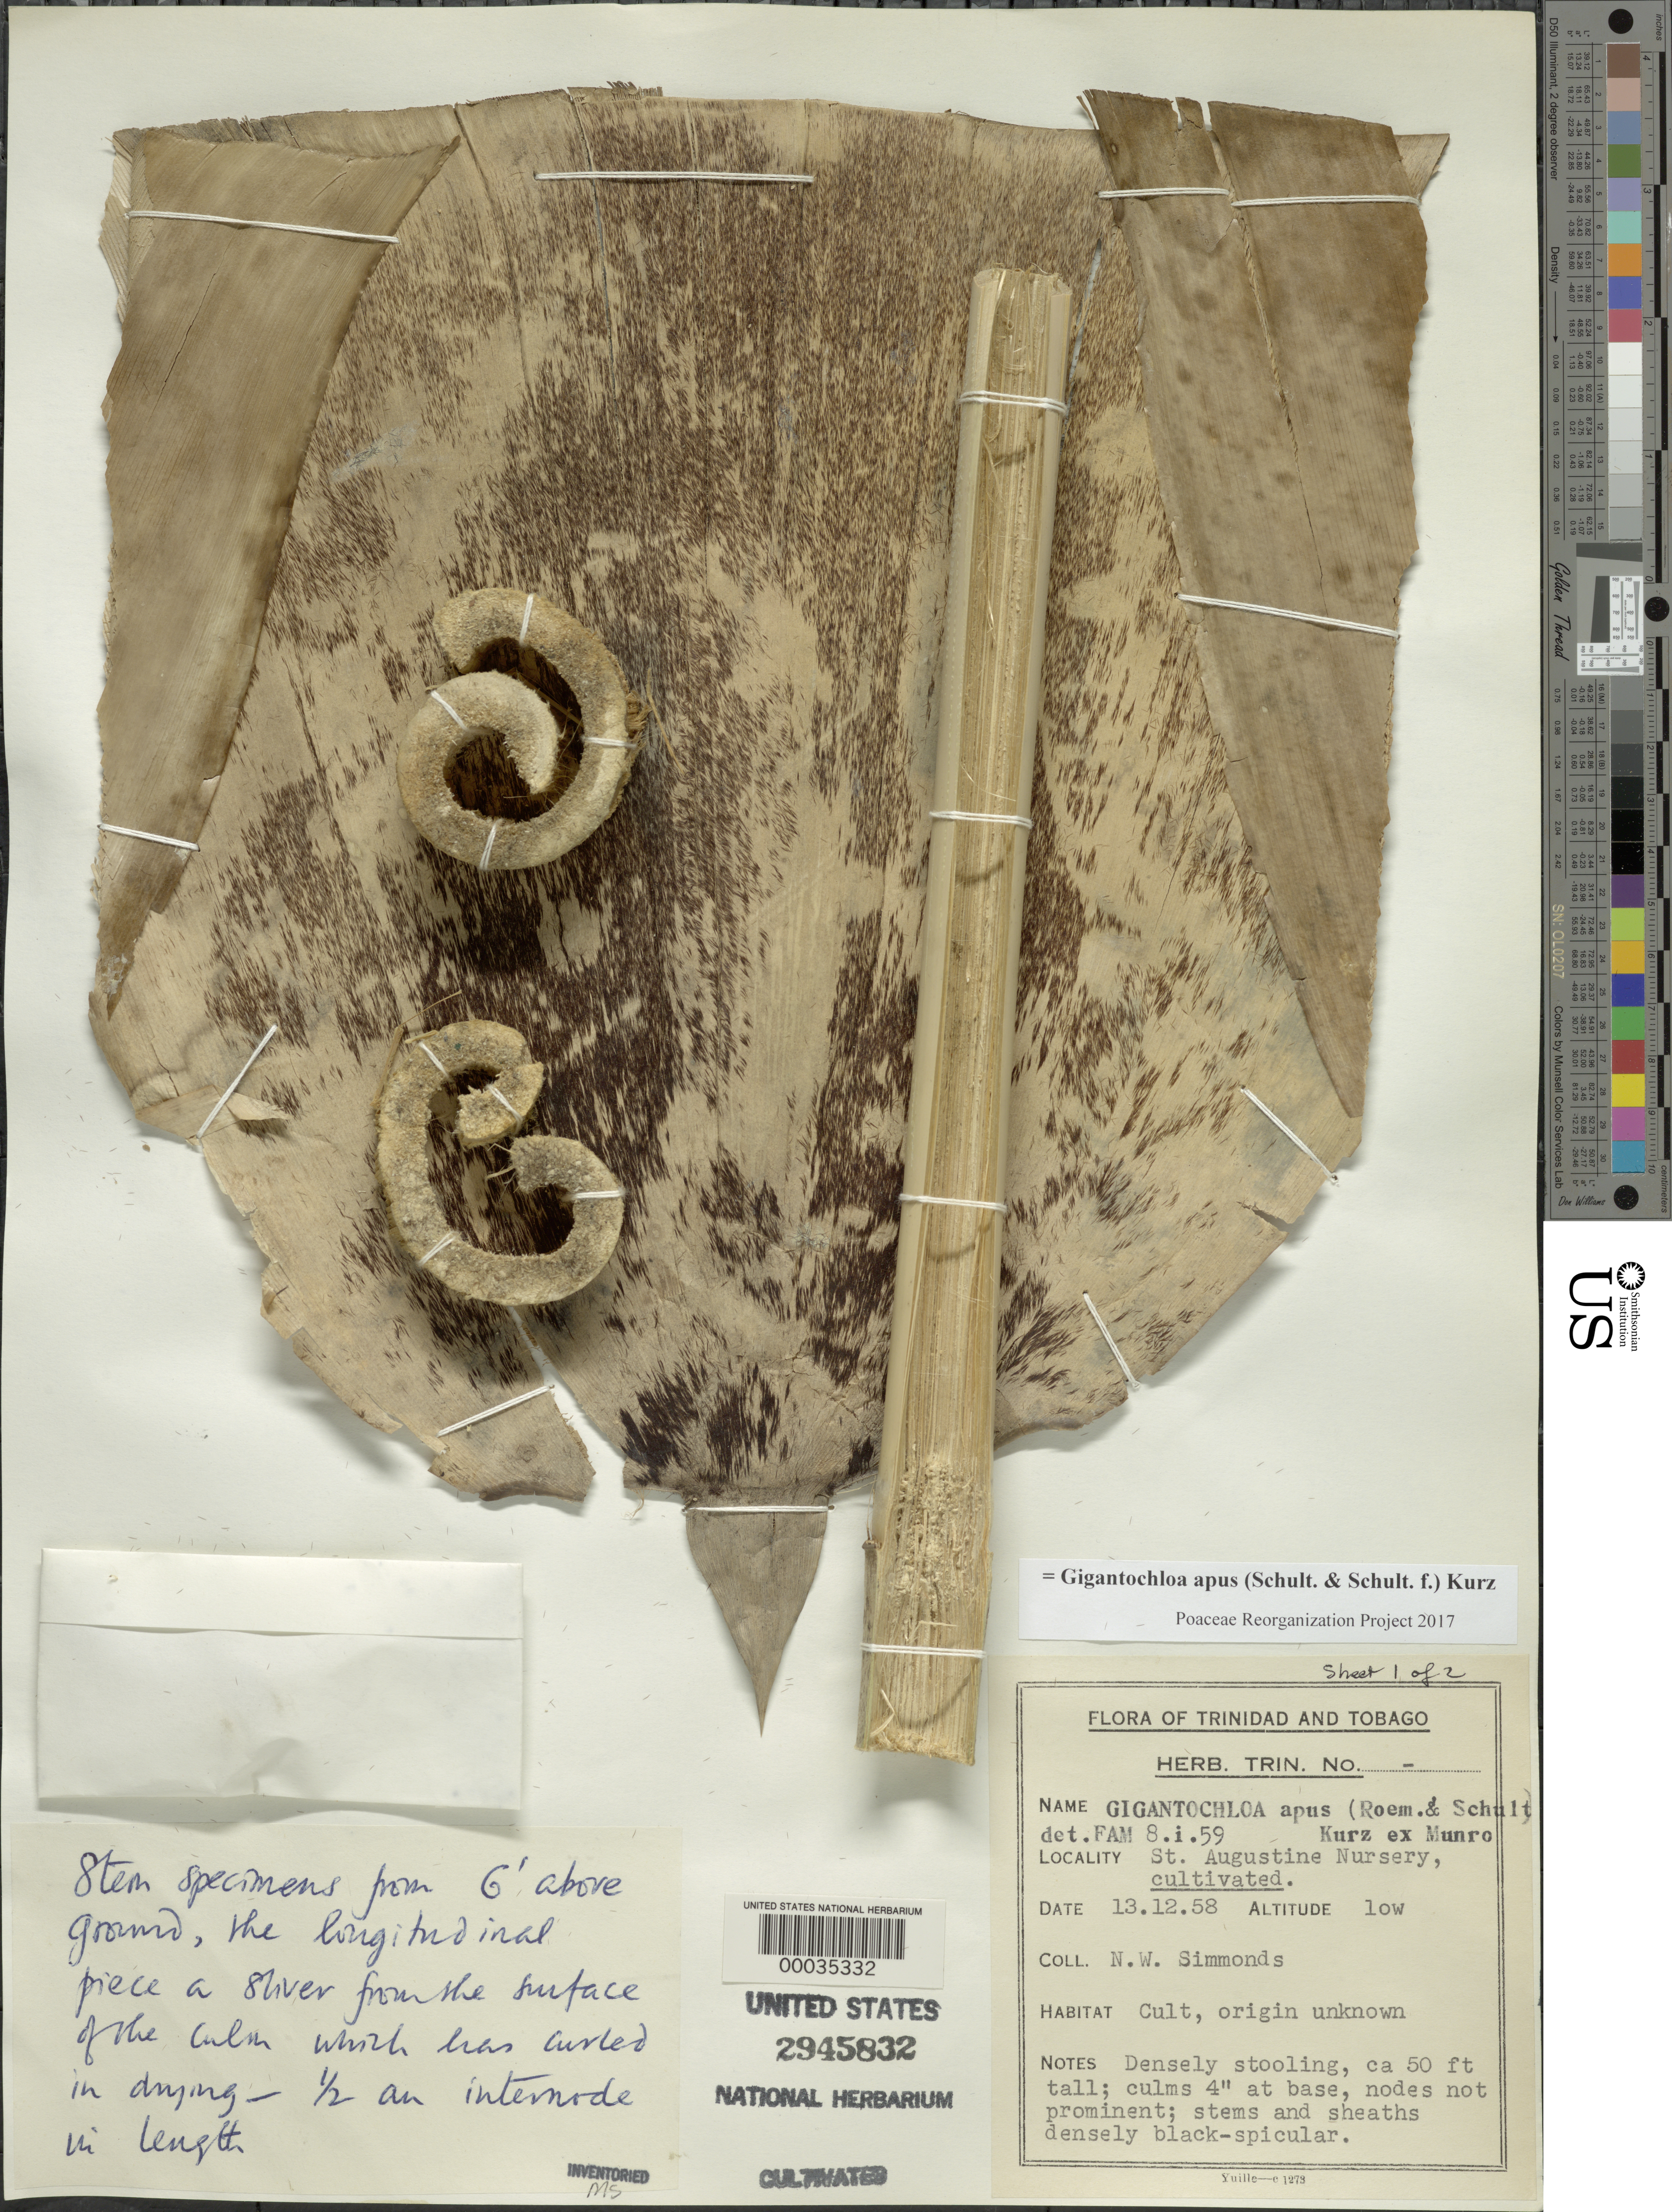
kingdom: Plantae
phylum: Tracheophyta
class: Liliopsida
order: Poales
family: Poaceae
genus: Gigantochloa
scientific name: Gigantochloa apus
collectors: N. W. Simmonds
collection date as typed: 13 Dec 1958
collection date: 1958-12-13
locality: St. augustine nursery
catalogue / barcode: US 2945832